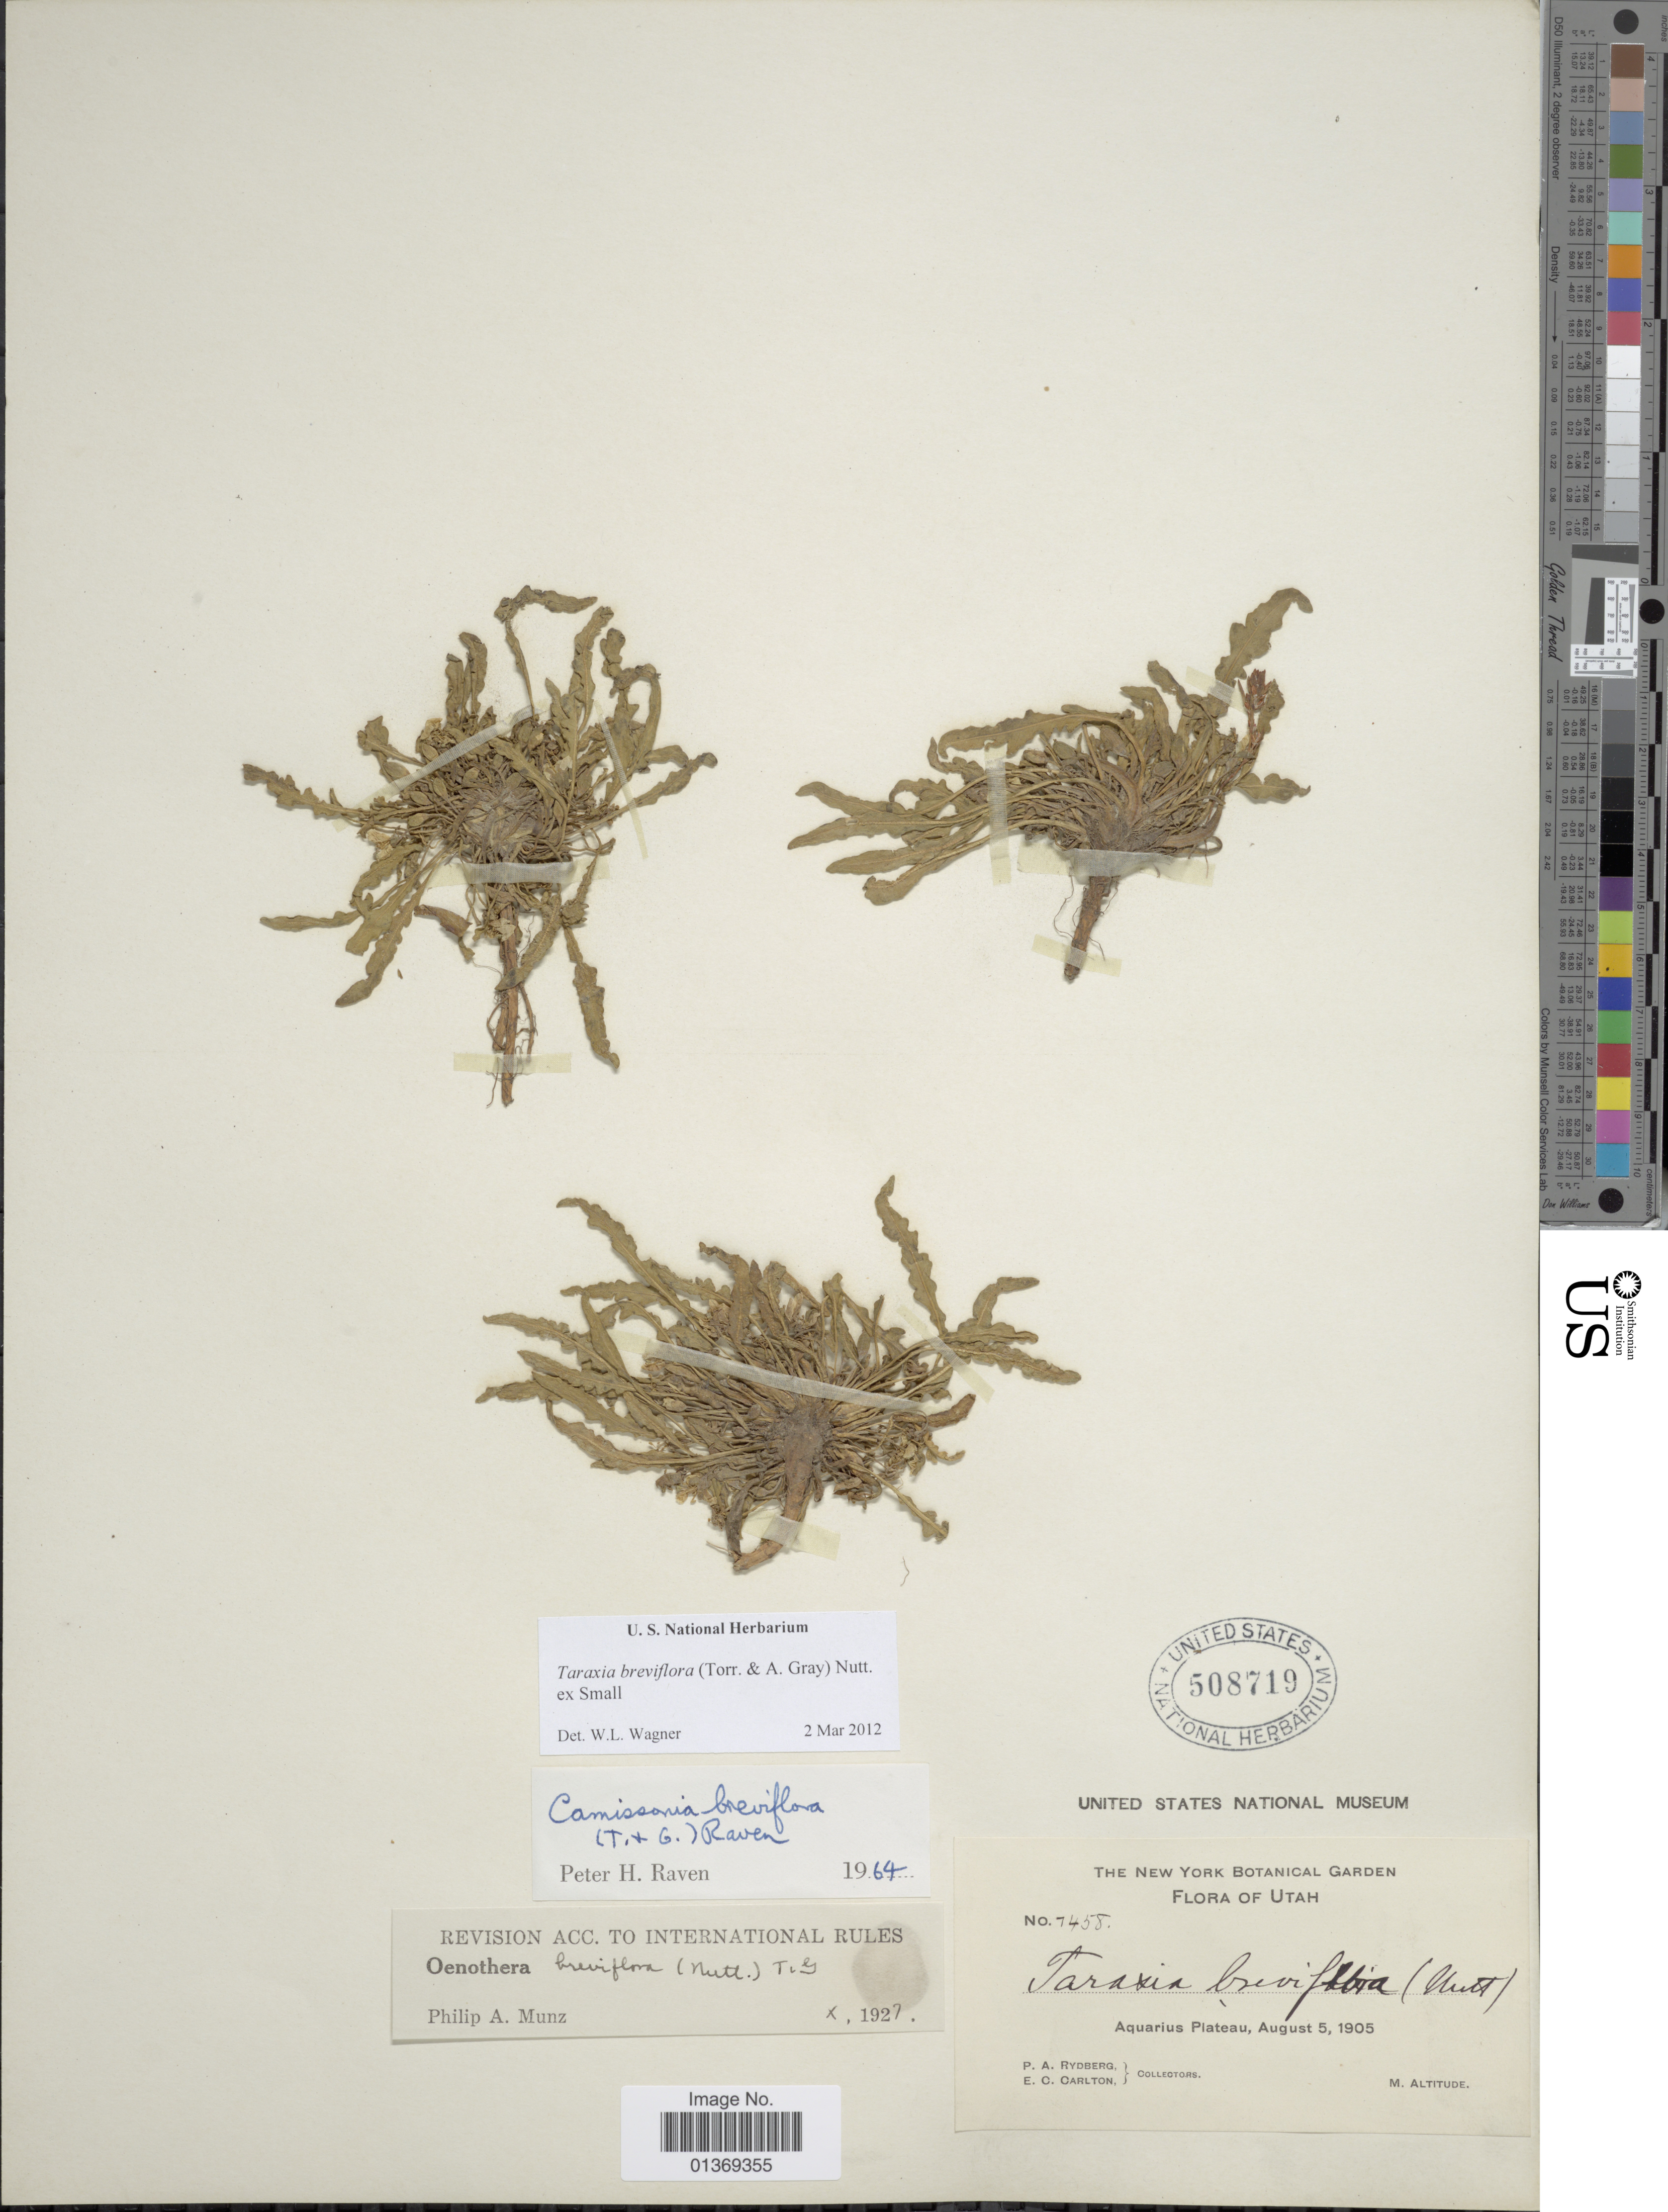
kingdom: Plantae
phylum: Tracheophyta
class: Magnoliopsida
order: Myrtales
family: Onagraceae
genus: Taraxia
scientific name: Taraxia breviflora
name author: (Torr. & A. Gray) Nutt. ex Small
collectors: P. A. Rydberg & E. Carlton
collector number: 7458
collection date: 1905-08-05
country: United States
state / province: Utah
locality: Aquarius Plateau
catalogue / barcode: US 508719